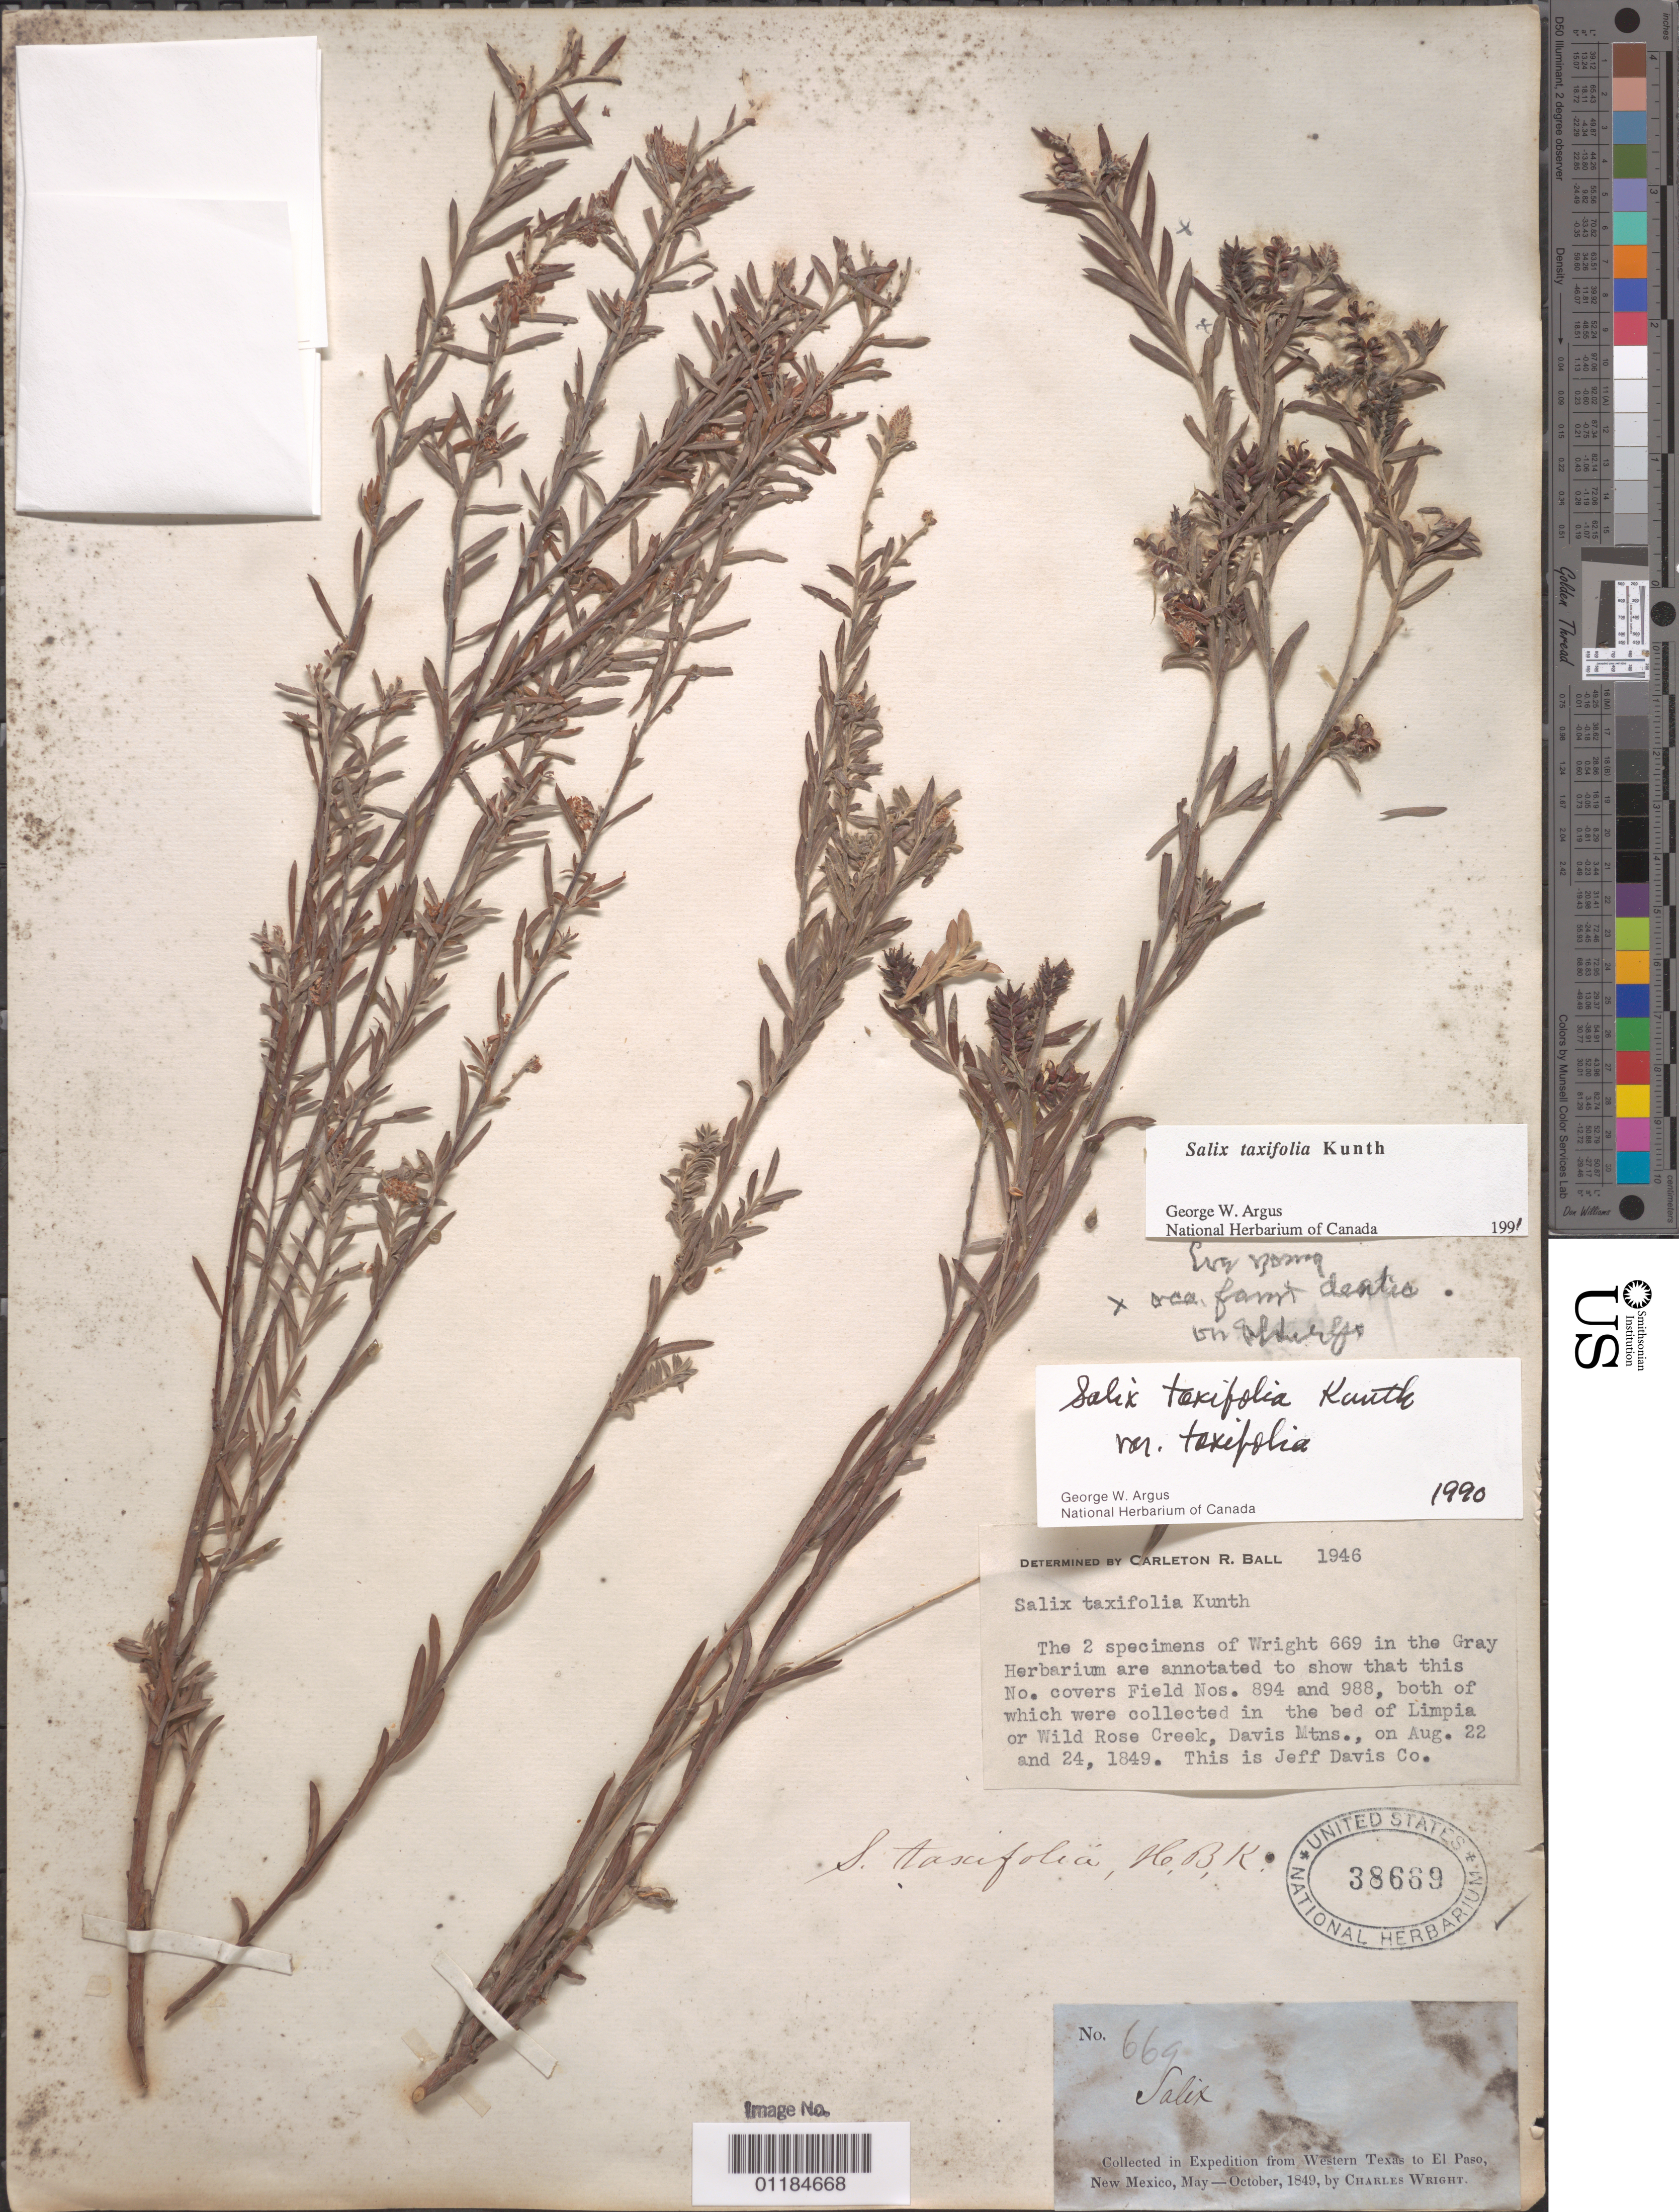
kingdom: Plantae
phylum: Tracheophyta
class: Magnoliopsida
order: Malpighiales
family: Salicaceae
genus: Salix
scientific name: Salix taxifolia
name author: Kunth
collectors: C. Wright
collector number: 669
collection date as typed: May 1849 to -- Oct 1849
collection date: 1849-05/1849-10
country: United States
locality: Western Texas to El Paso, New Mexico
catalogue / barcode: US 38669